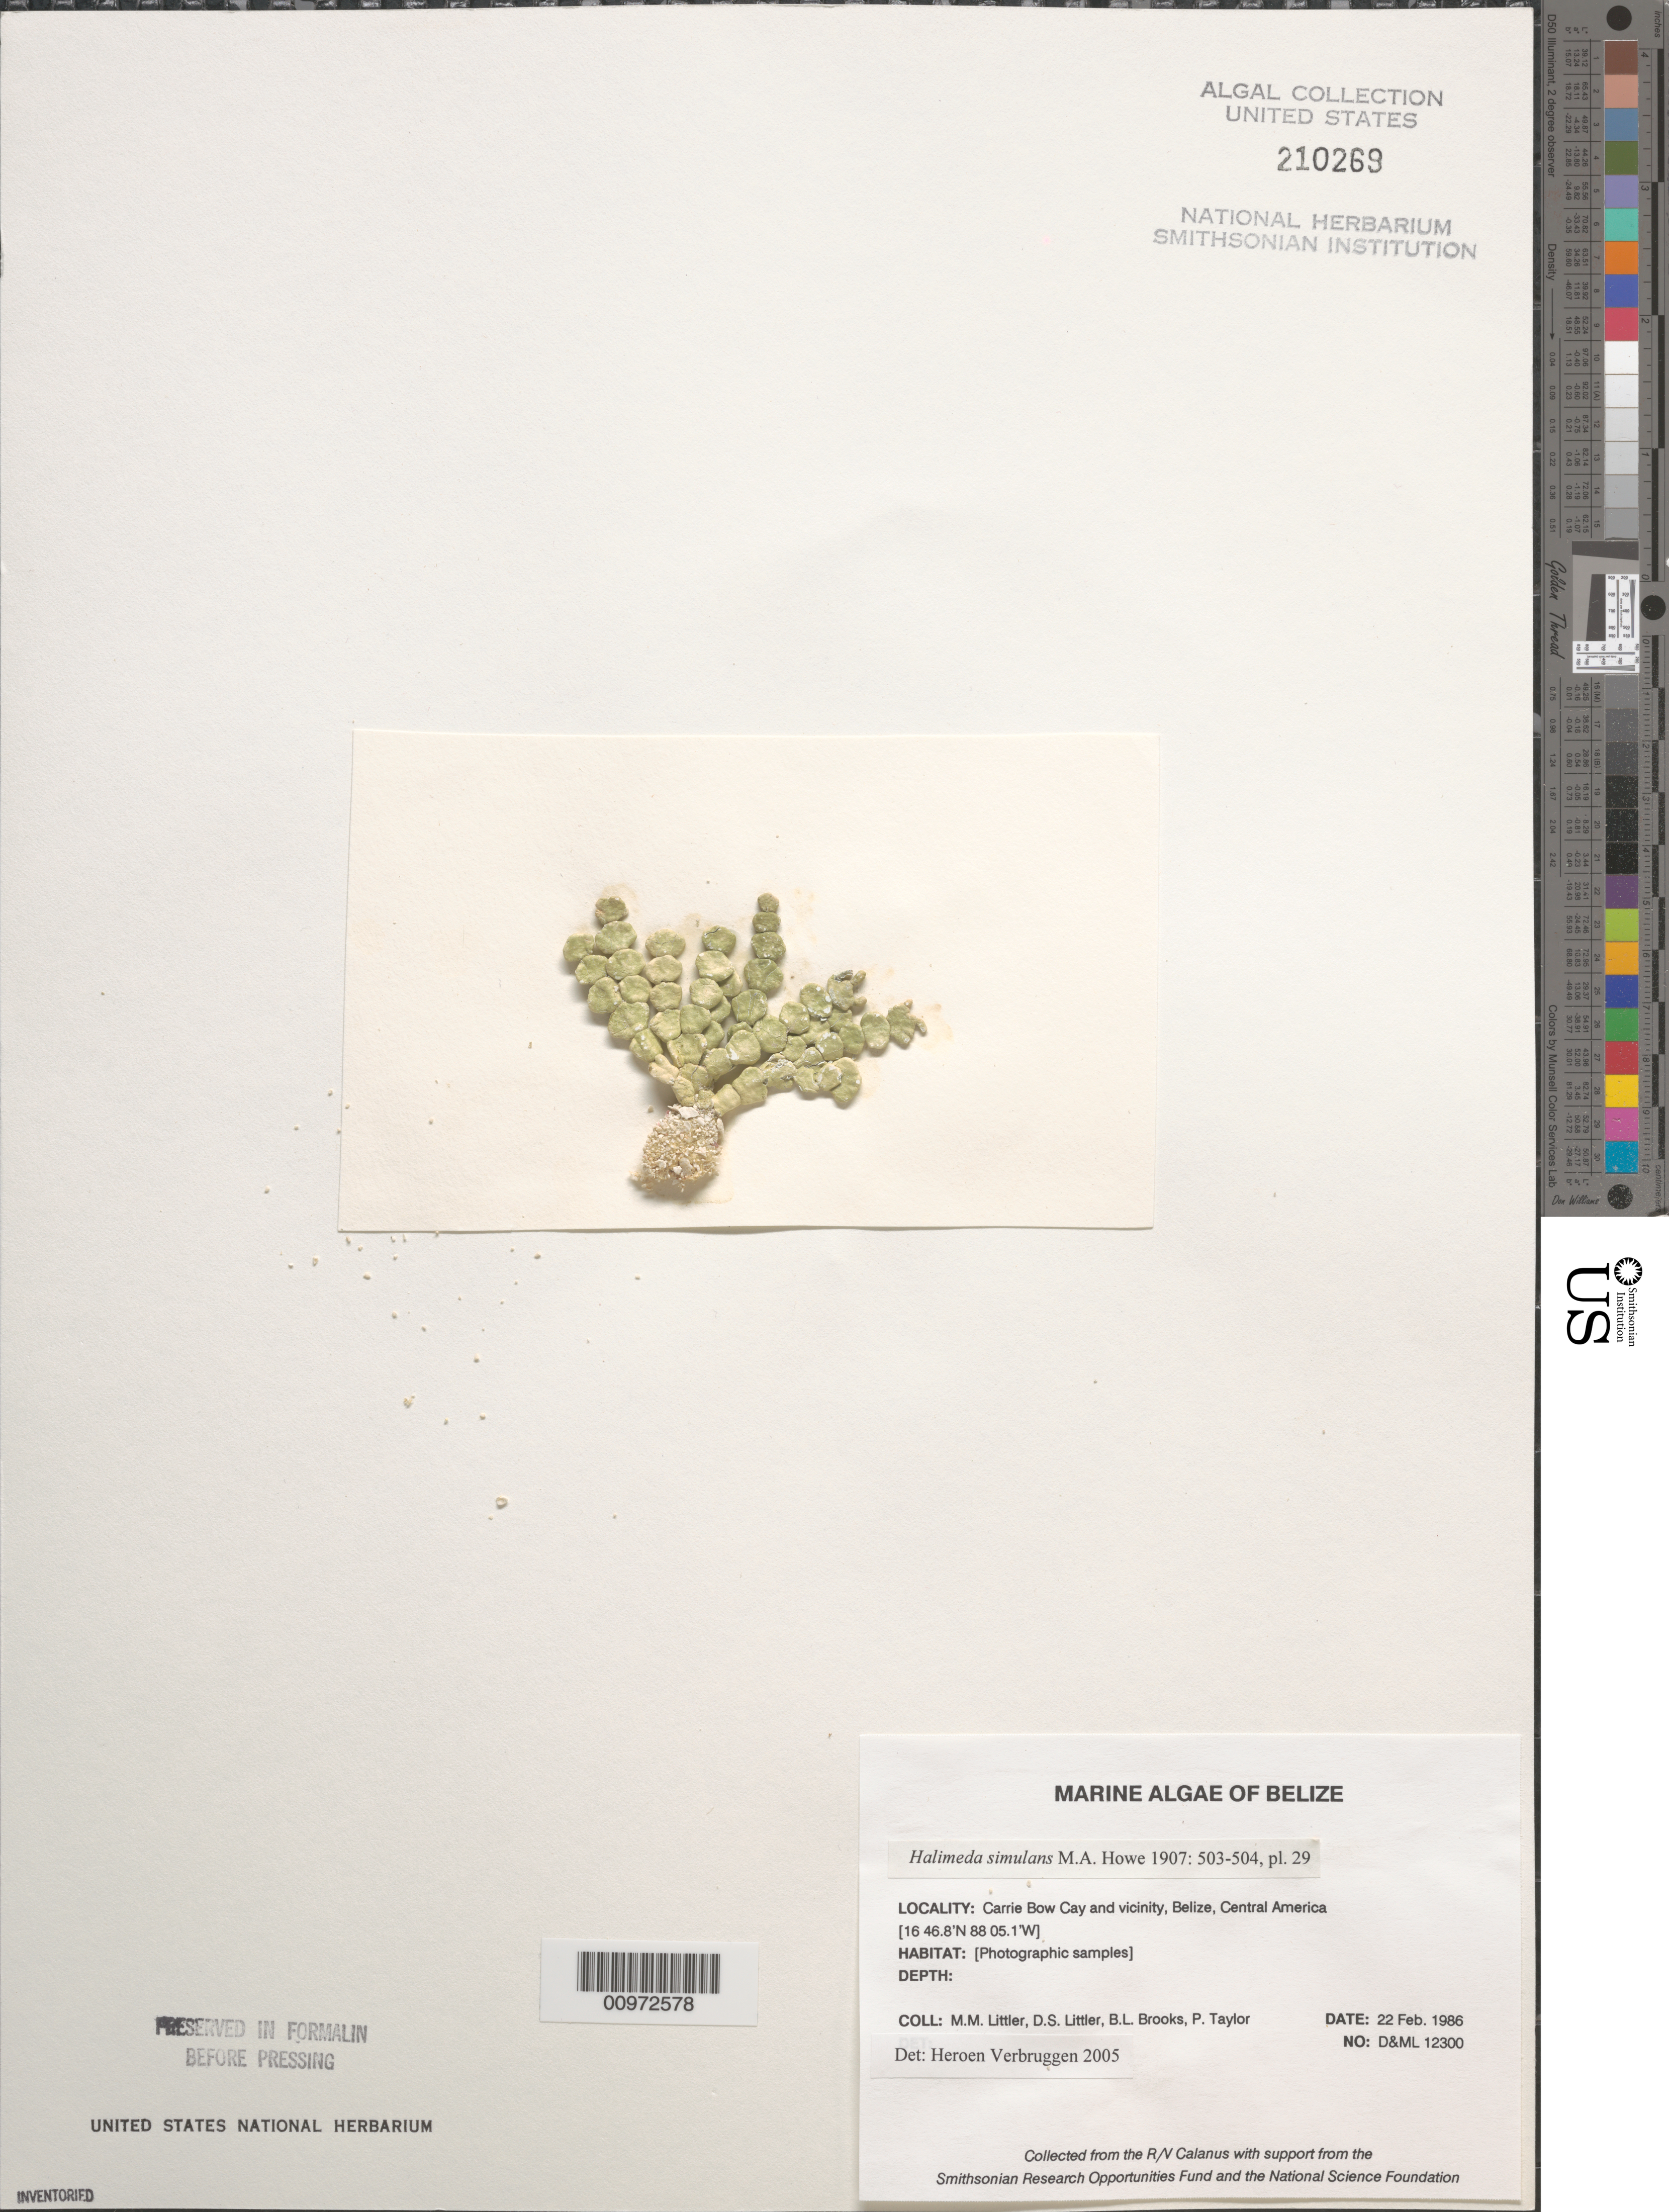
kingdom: Plantae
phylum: Chlorophyta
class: Ulvophyceae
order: Bryopsidales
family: Halimedaceae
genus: Halimeda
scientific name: Halimeda simulans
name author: M. Howe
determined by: Verbruggen, H.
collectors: M. M. Littler, D. S. Littler, B. Brooks & P. R. Taylor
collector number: D&ML 12300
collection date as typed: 22 Feb 1986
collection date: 1986-02-22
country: Belize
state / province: Stann Creek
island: Carrie Bow Cay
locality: The cay and area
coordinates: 16 46.8' N, 88 05.1' W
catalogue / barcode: US 210269